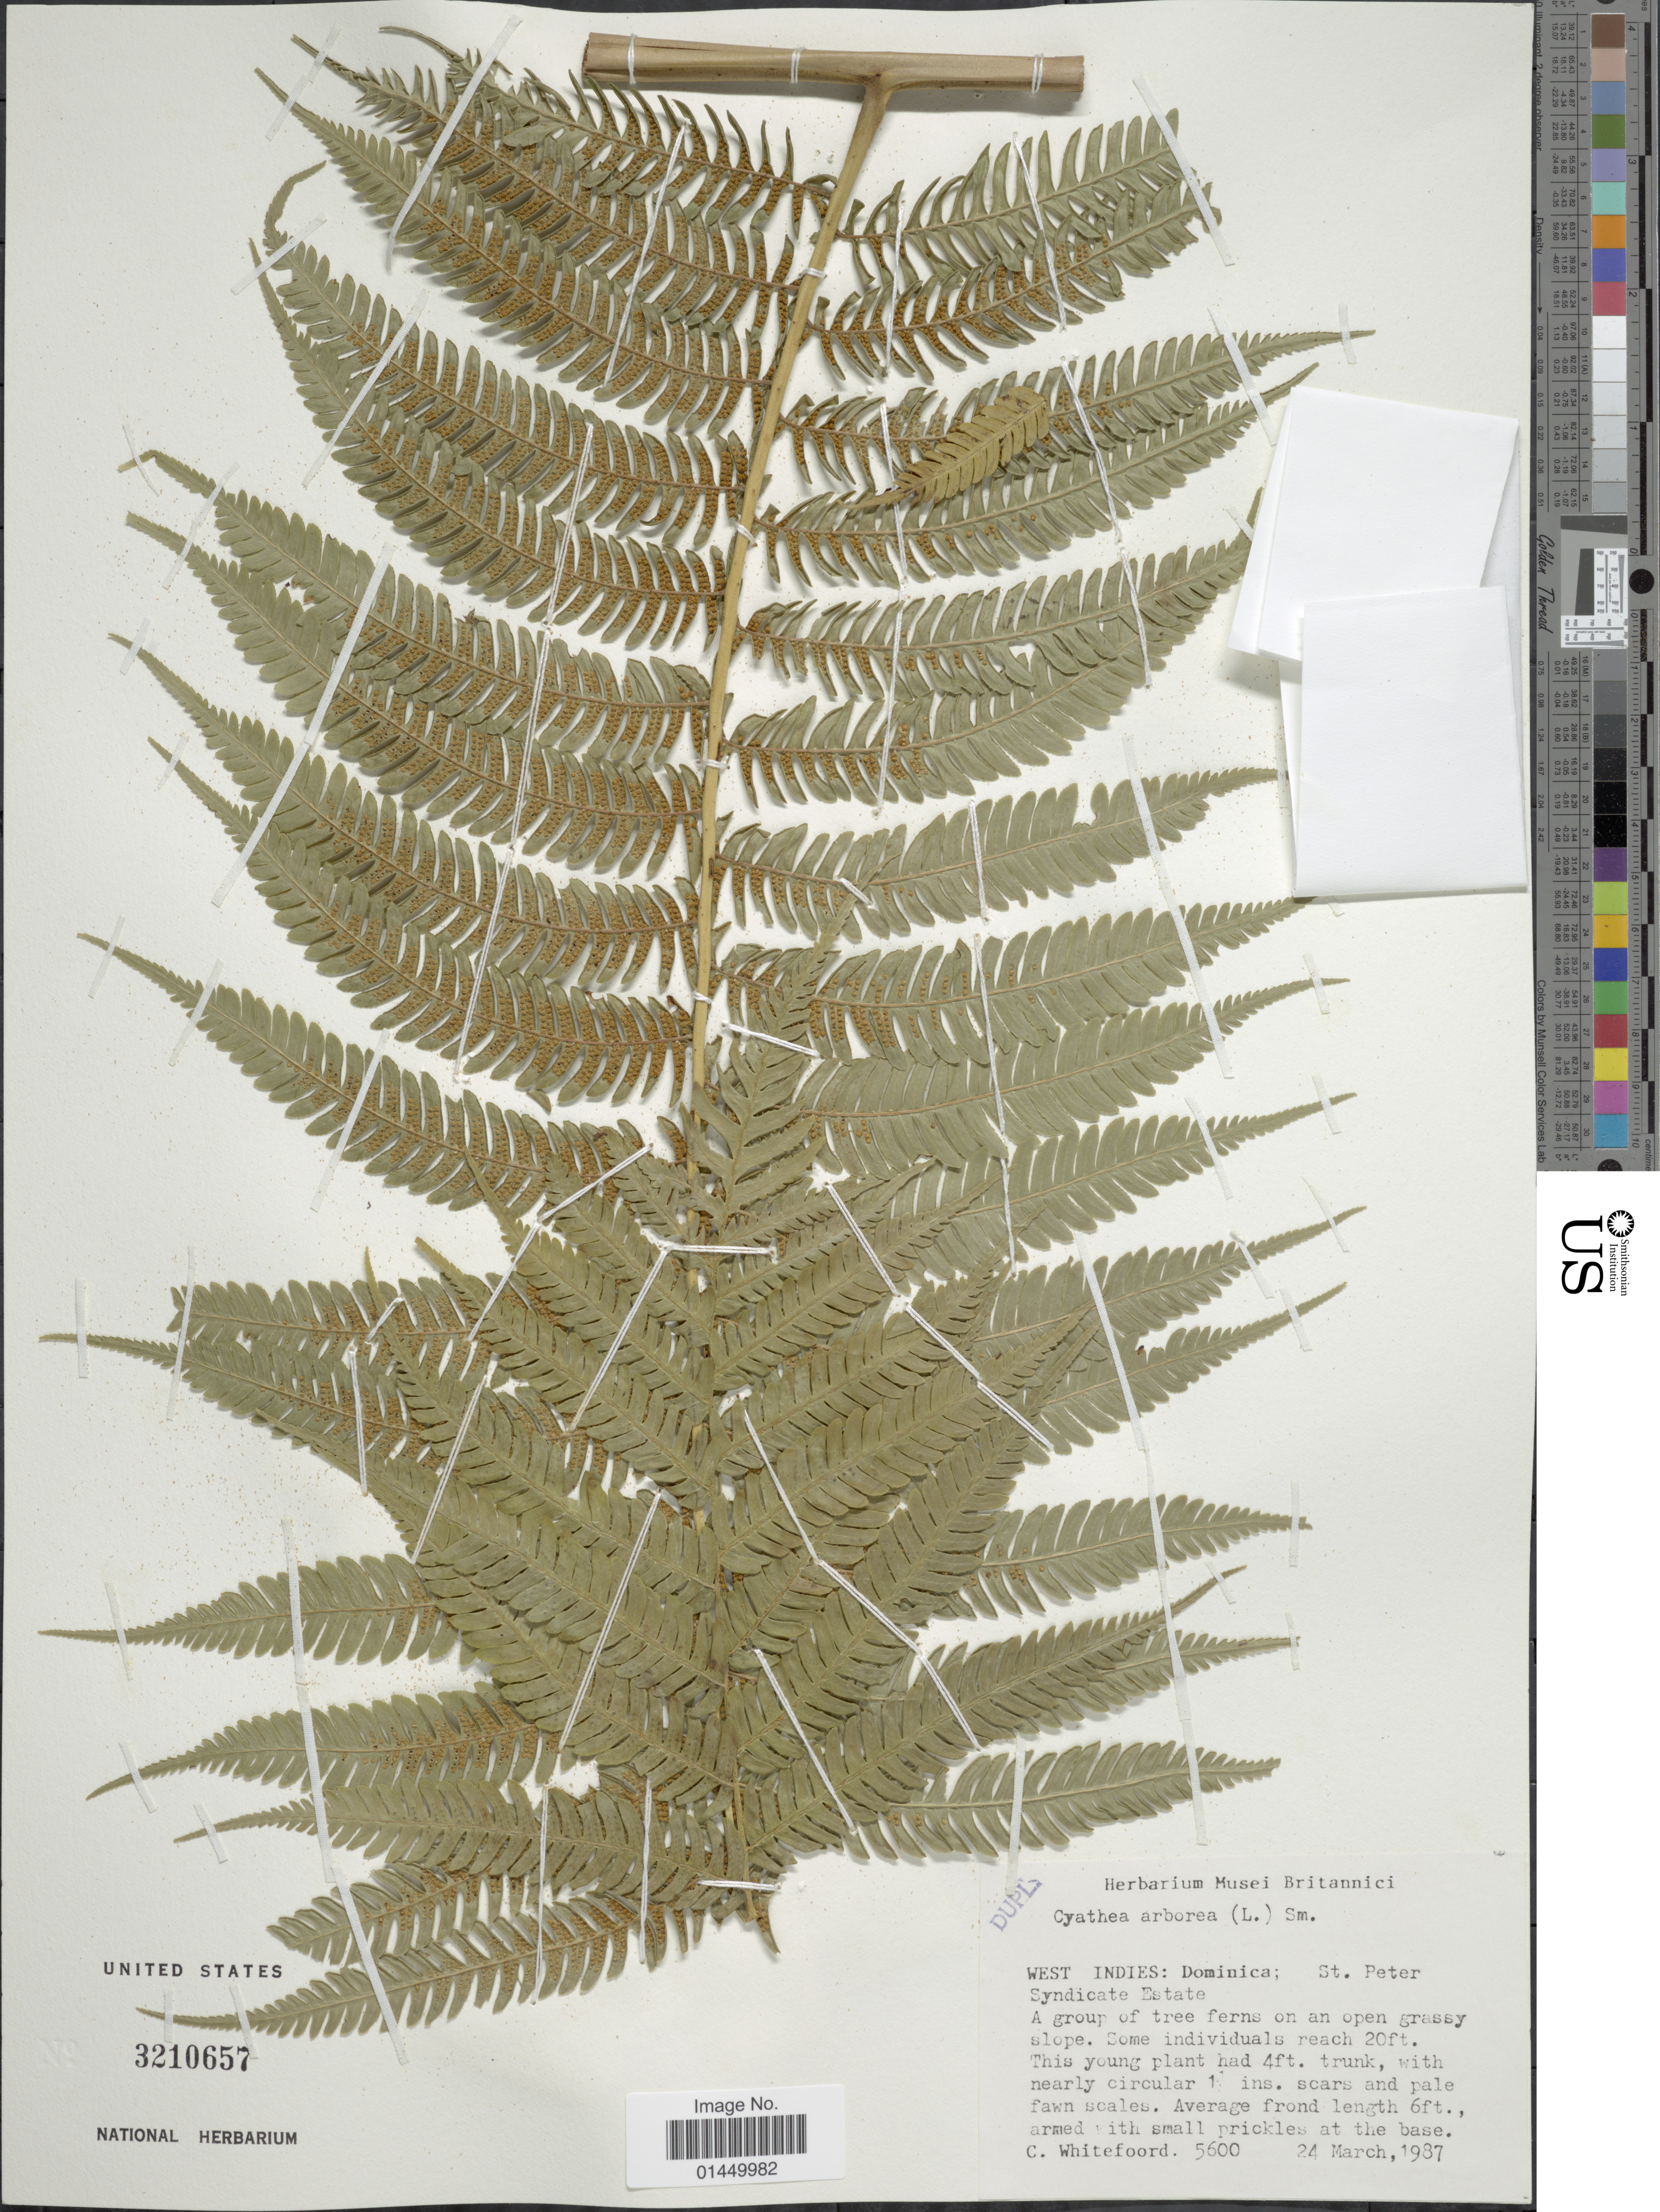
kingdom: Plantae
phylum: Tracheophyta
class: Polypodiopsida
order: Cyatheales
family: Cyatheaceae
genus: Cyathea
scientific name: Cyathea arborea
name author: (L.) Sm.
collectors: C. Whitefoord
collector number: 5600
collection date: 1987-03-24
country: Dominica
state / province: St. Peter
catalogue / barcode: US 3210657